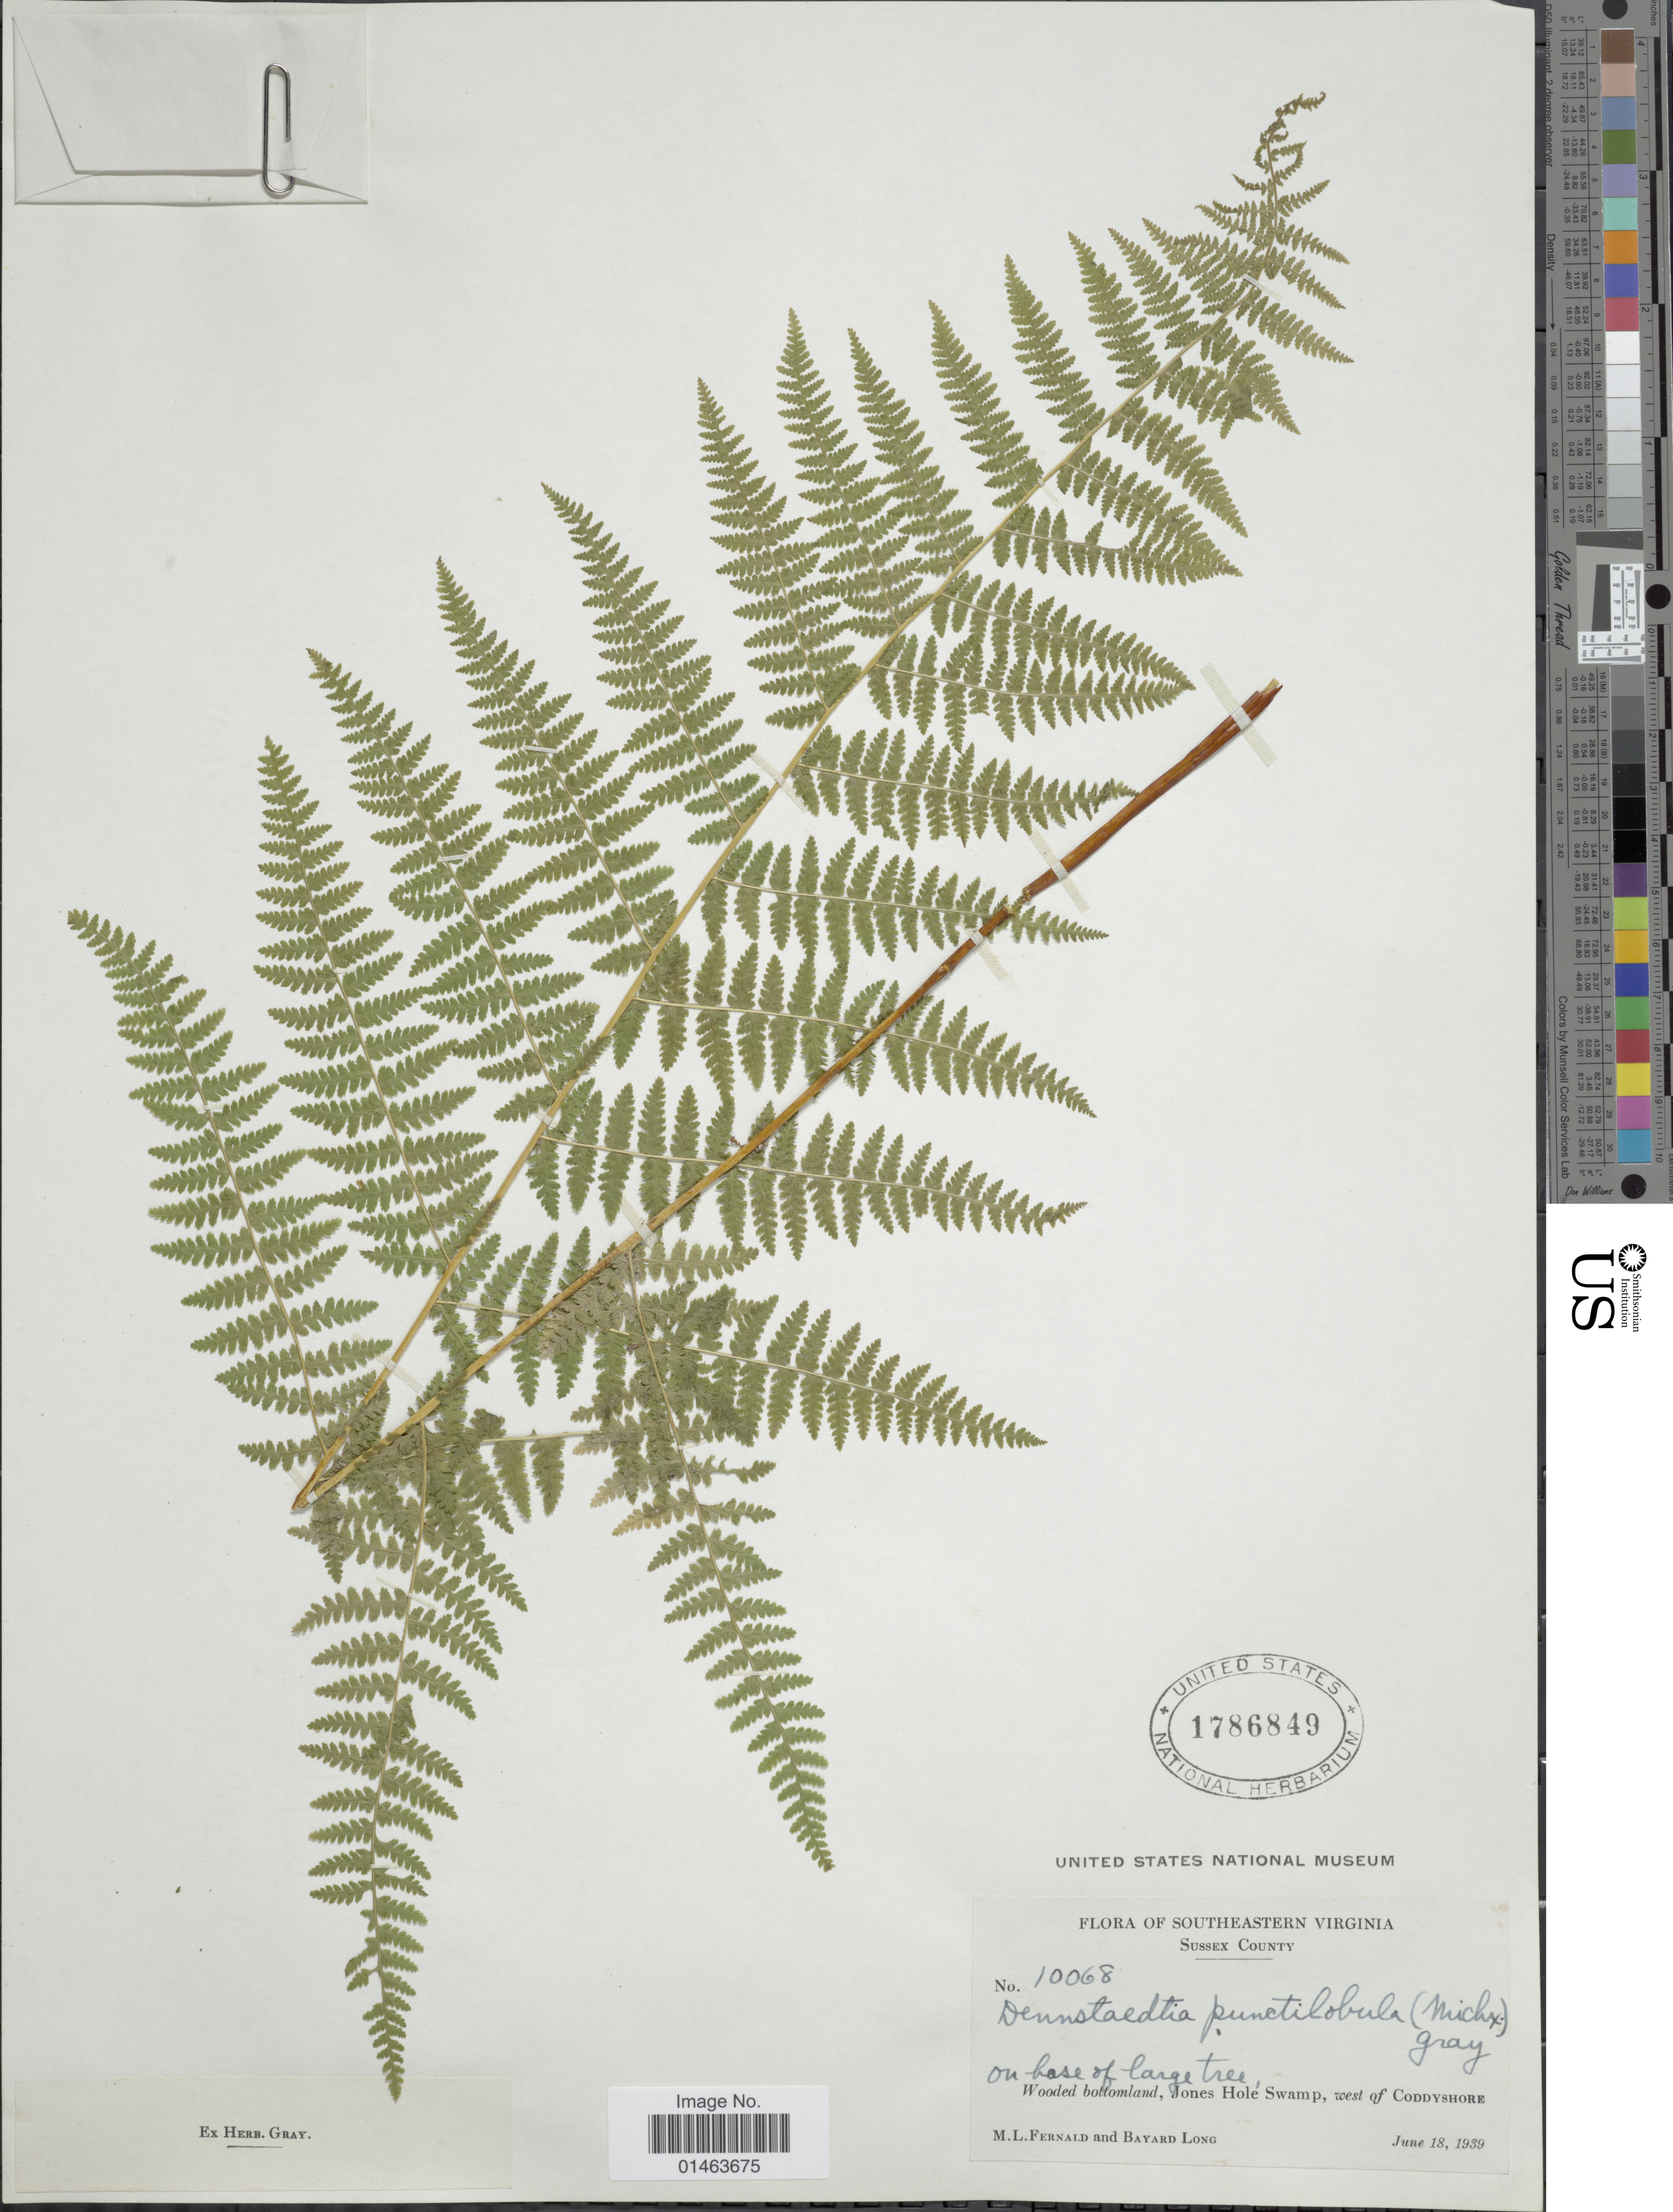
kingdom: Plantae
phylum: Tracheophyta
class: Polypodiopsida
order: Polypodiales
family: Dennstaedtiaceae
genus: Dennstaedtia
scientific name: Dennstaedtia punctilobula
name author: (Michx.) T. Moore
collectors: M. L. Fernald & B. H. Long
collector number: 10068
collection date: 1939-06-18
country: United States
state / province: Virginia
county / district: Sussex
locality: Southeastern, Sussex County. wooded bottomland, Jones Hole Swamp, west of Coddyshore.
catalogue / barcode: US 1786849